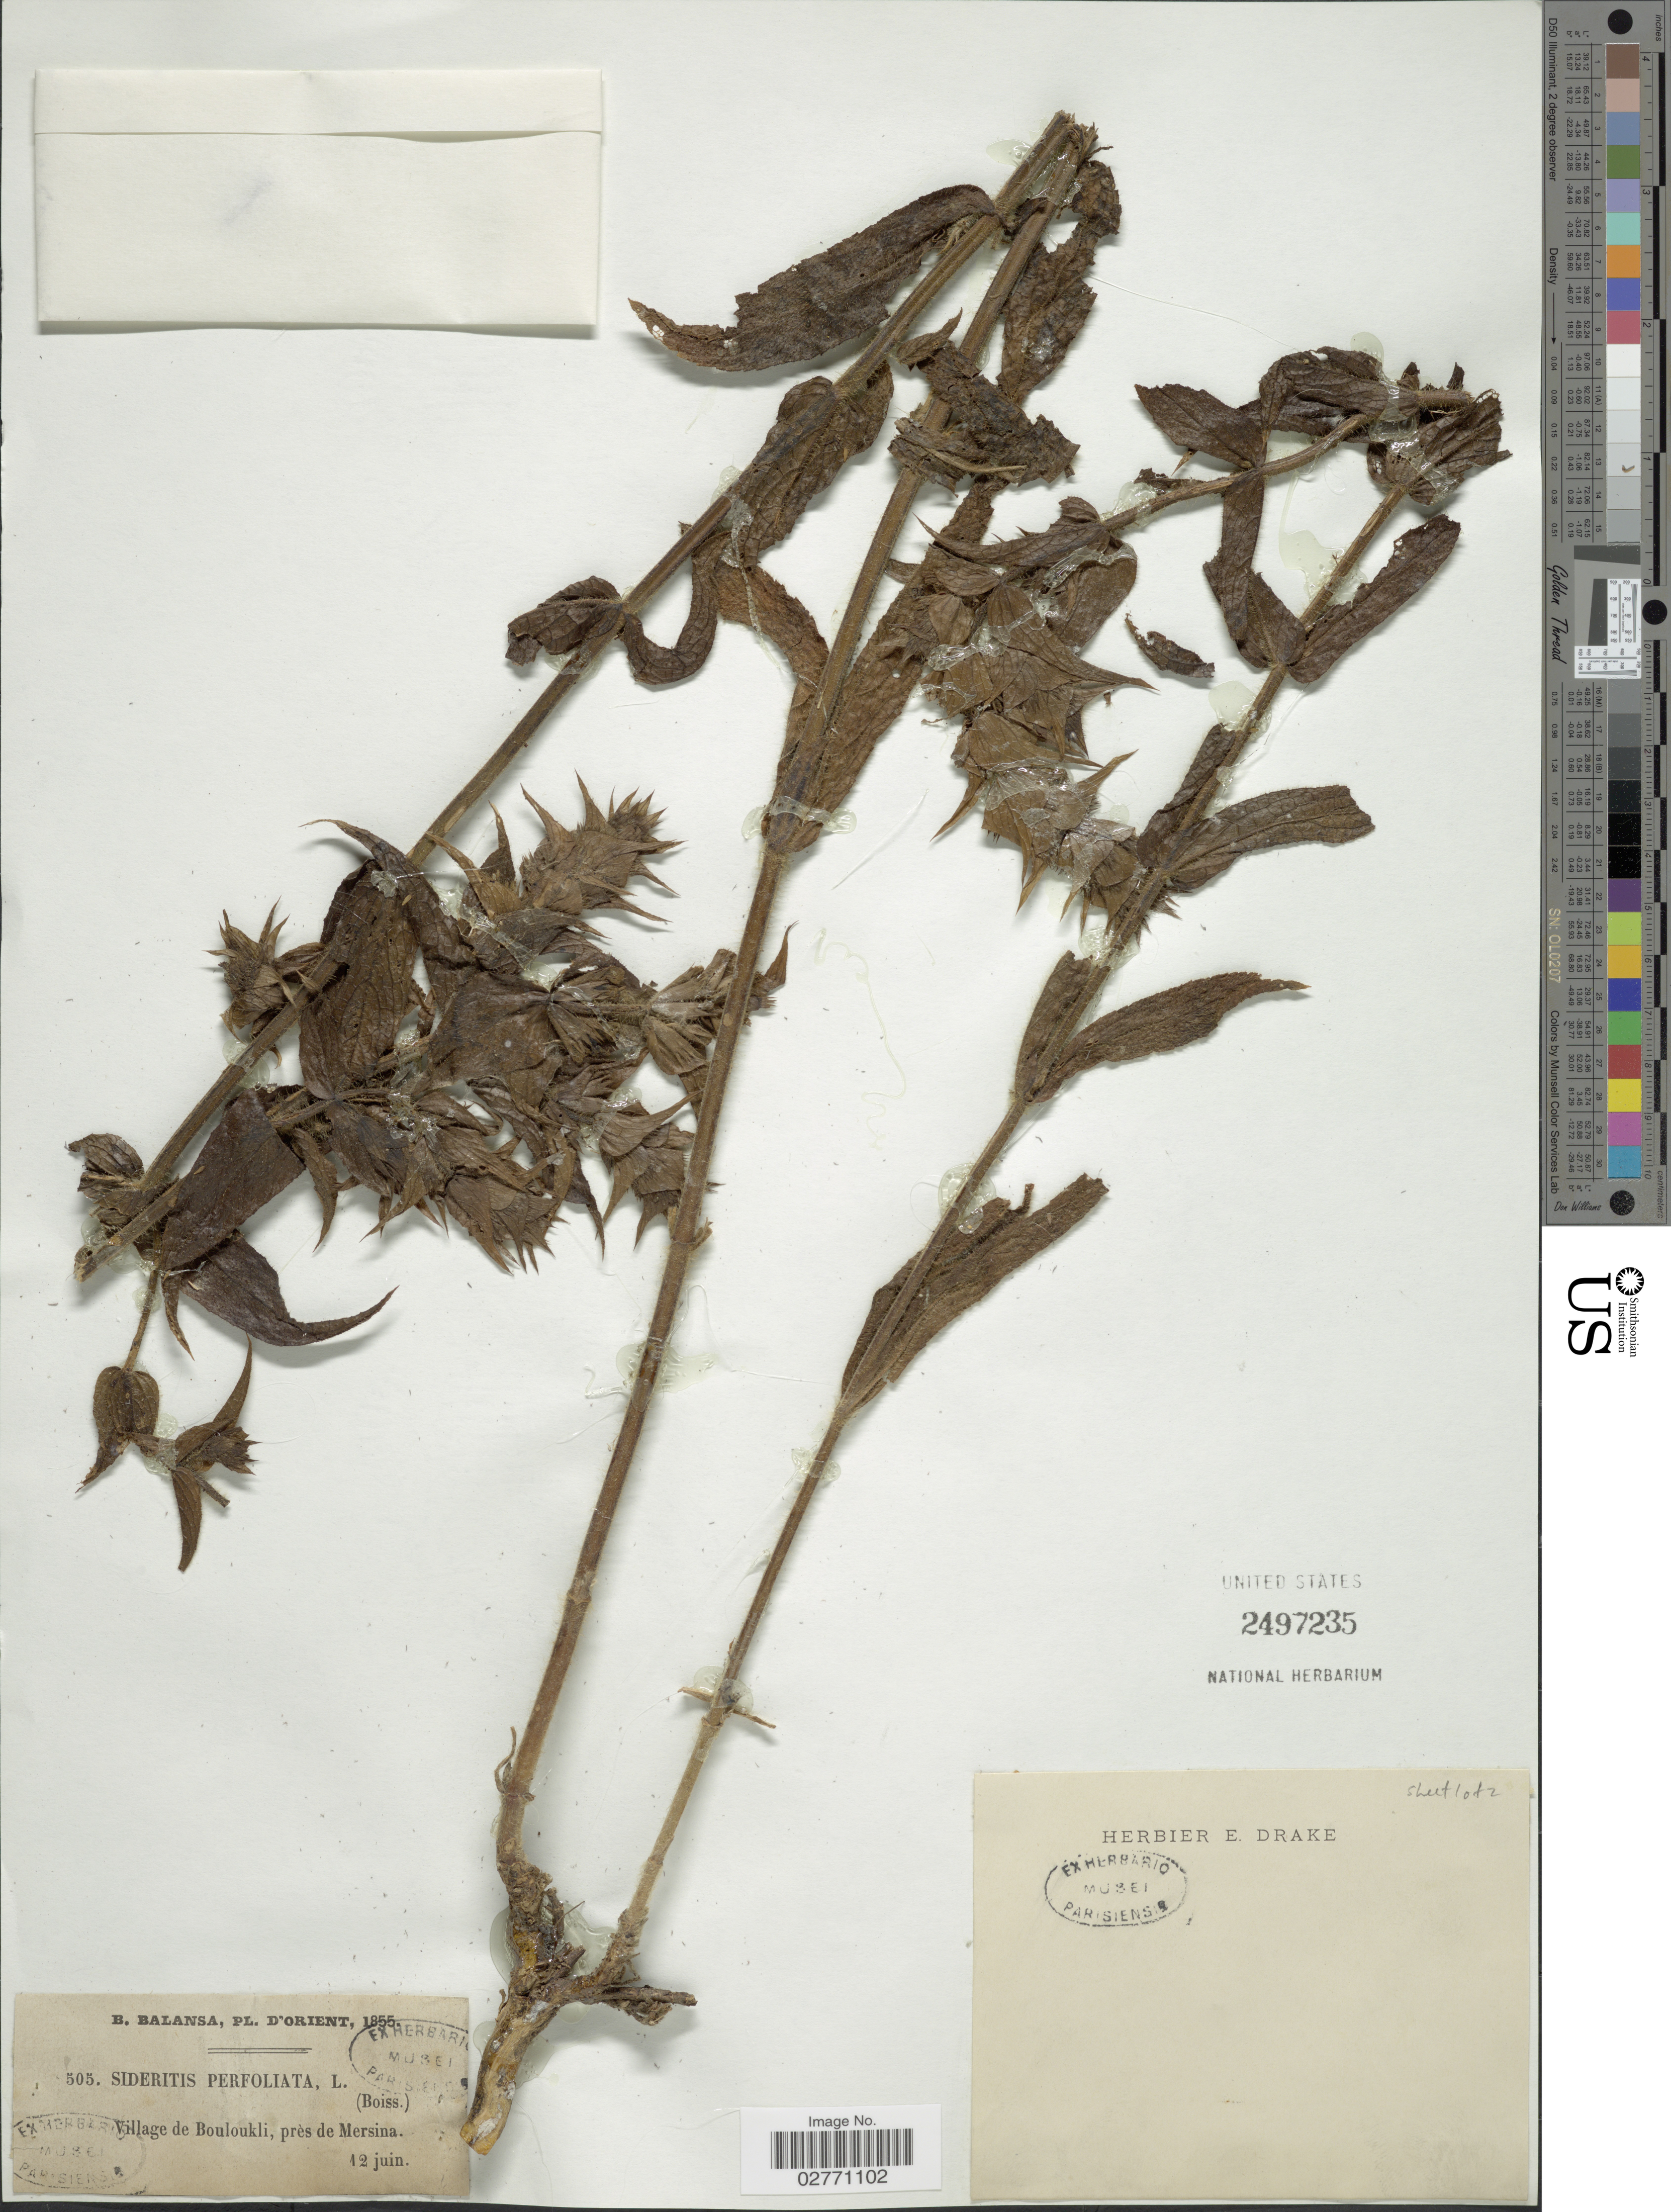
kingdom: Plantae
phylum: Tracheophyta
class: Magnoliopsida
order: Lamiales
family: Lamiaceae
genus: Sideritis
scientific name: Sideritis perfoliata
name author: L.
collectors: B. Balansa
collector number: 505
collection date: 1855-06-12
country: Turkey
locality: Orient. Village de Bouloukli, près de Mersina.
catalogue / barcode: US 2497235